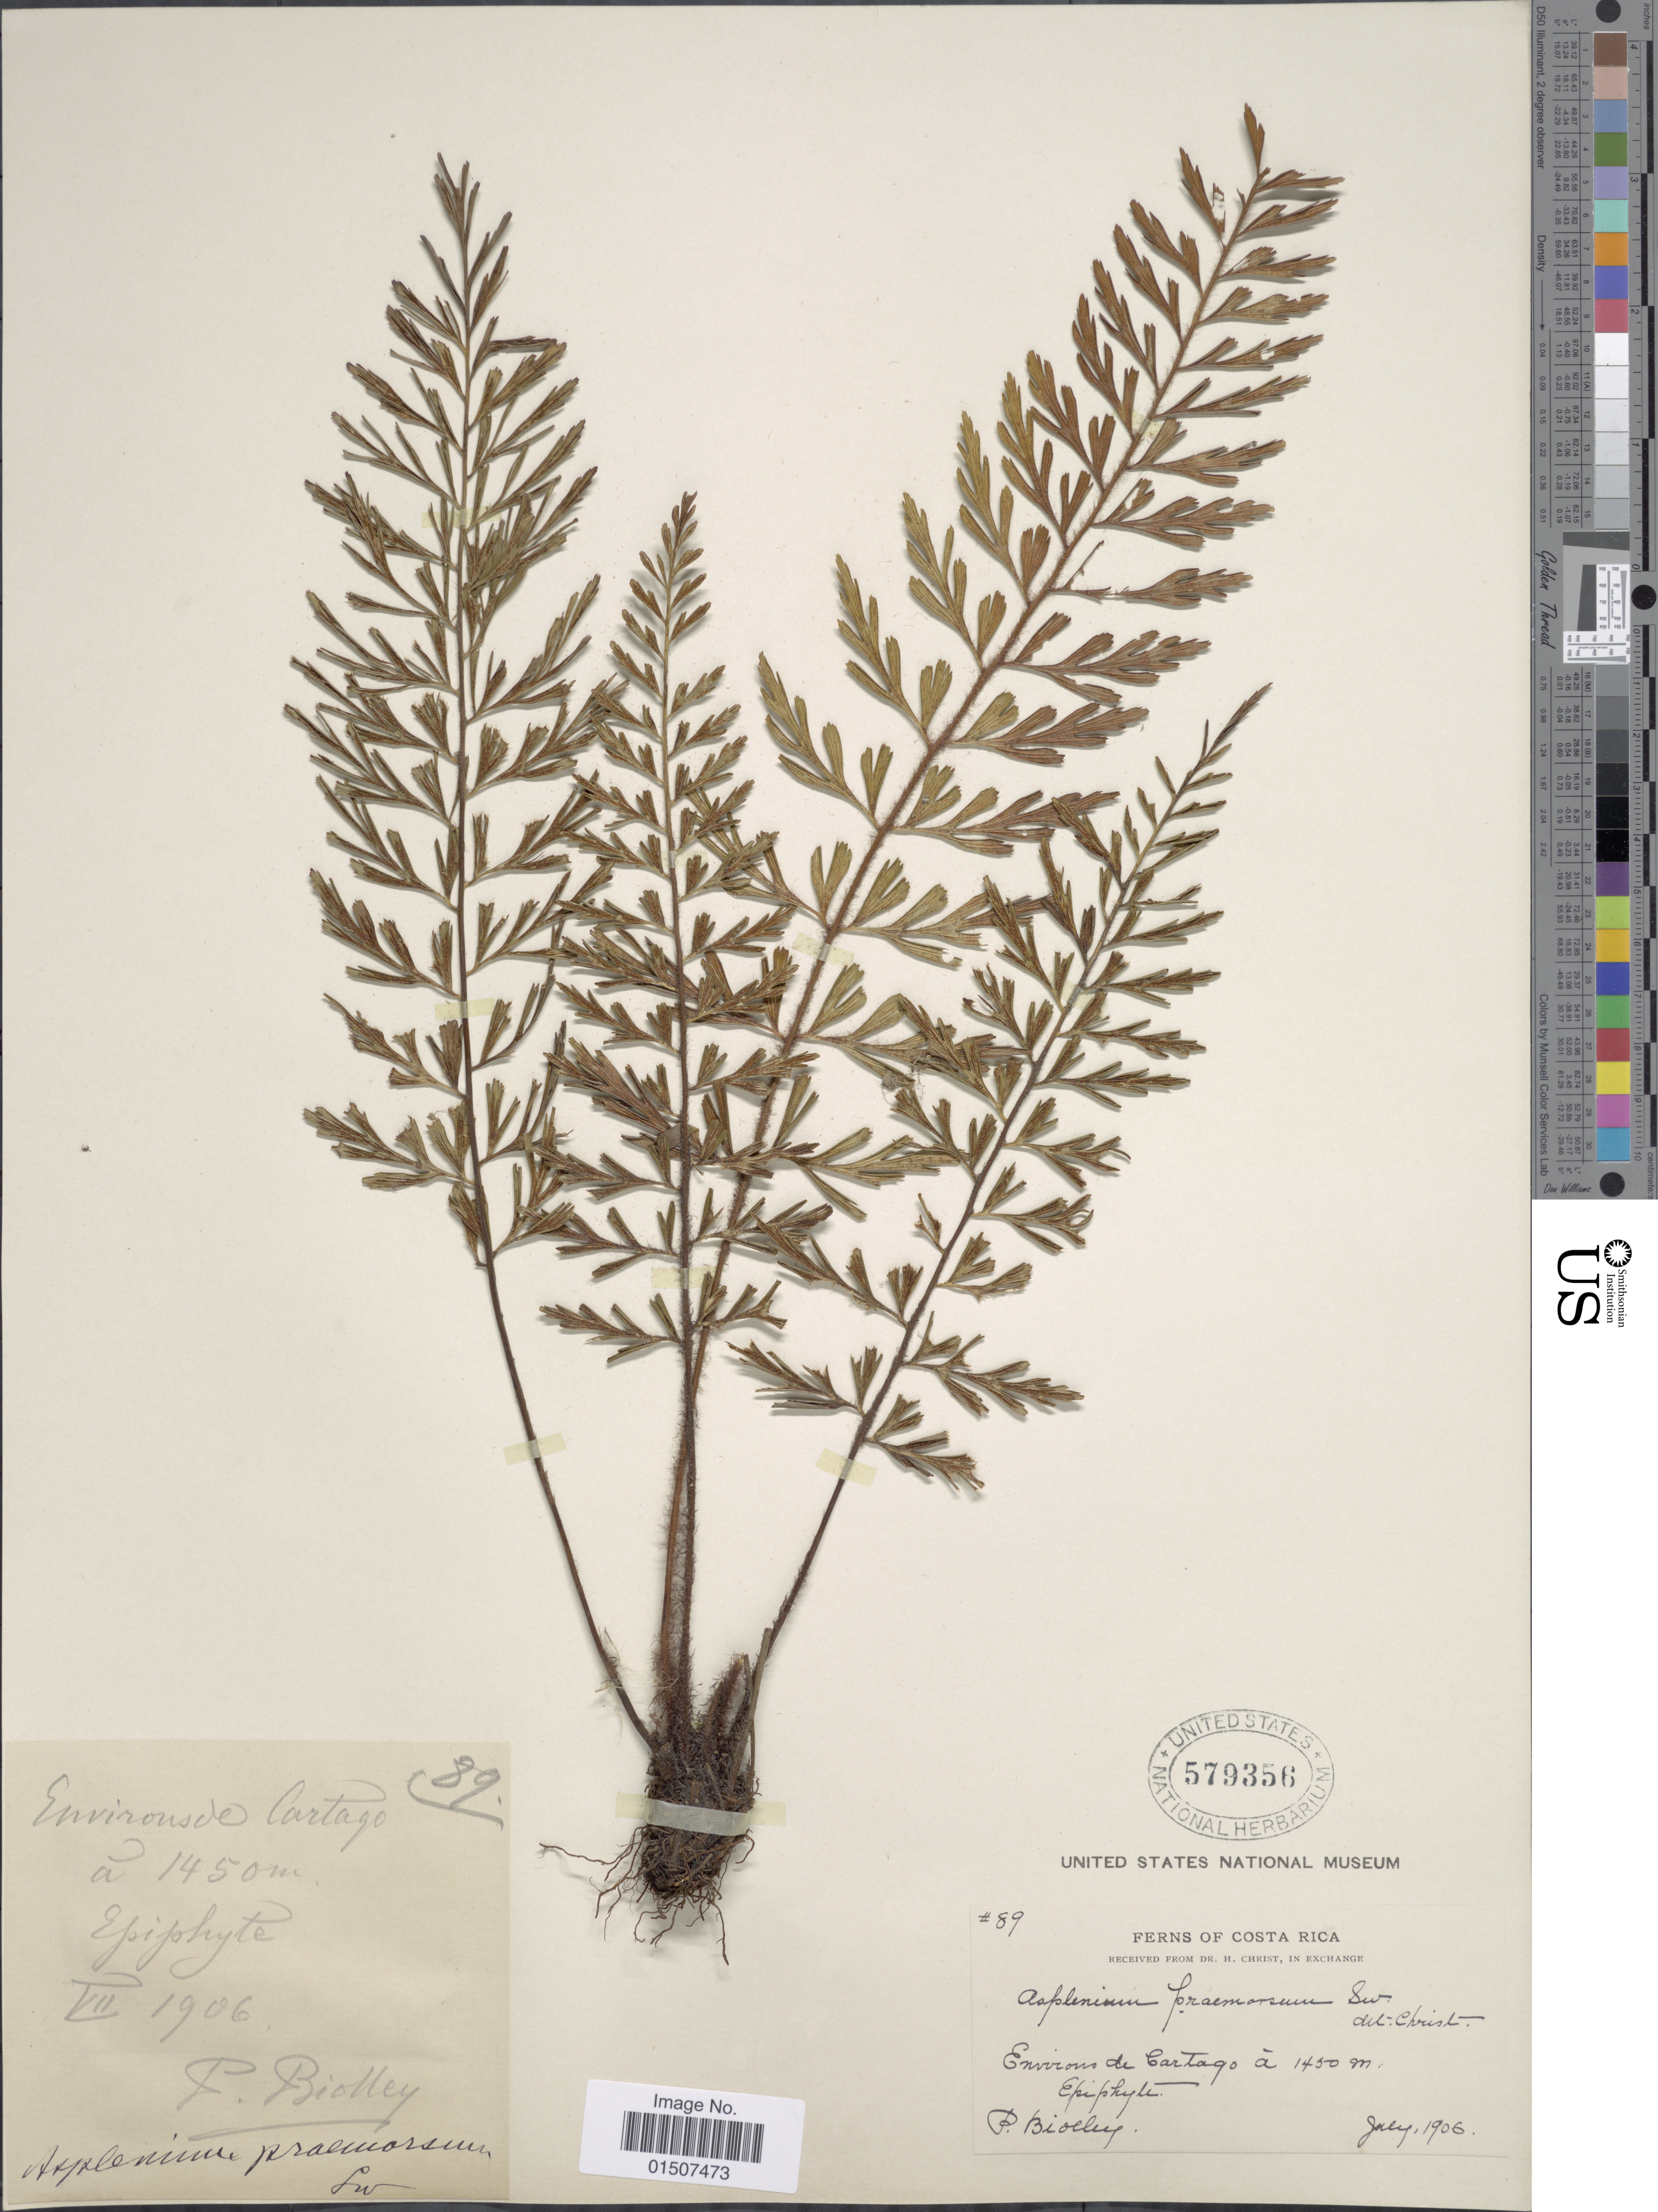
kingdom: Plantae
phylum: Tracheophyta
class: Polypodiopsida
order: Polypodiales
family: Aspleniaceae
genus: Asplenium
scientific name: Asplenium praemorsum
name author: Sw.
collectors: P. Biolley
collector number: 89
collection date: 1906-07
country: Costa Rica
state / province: Cartago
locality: Envions de Cartago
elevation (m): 1450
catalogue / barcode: US 579356